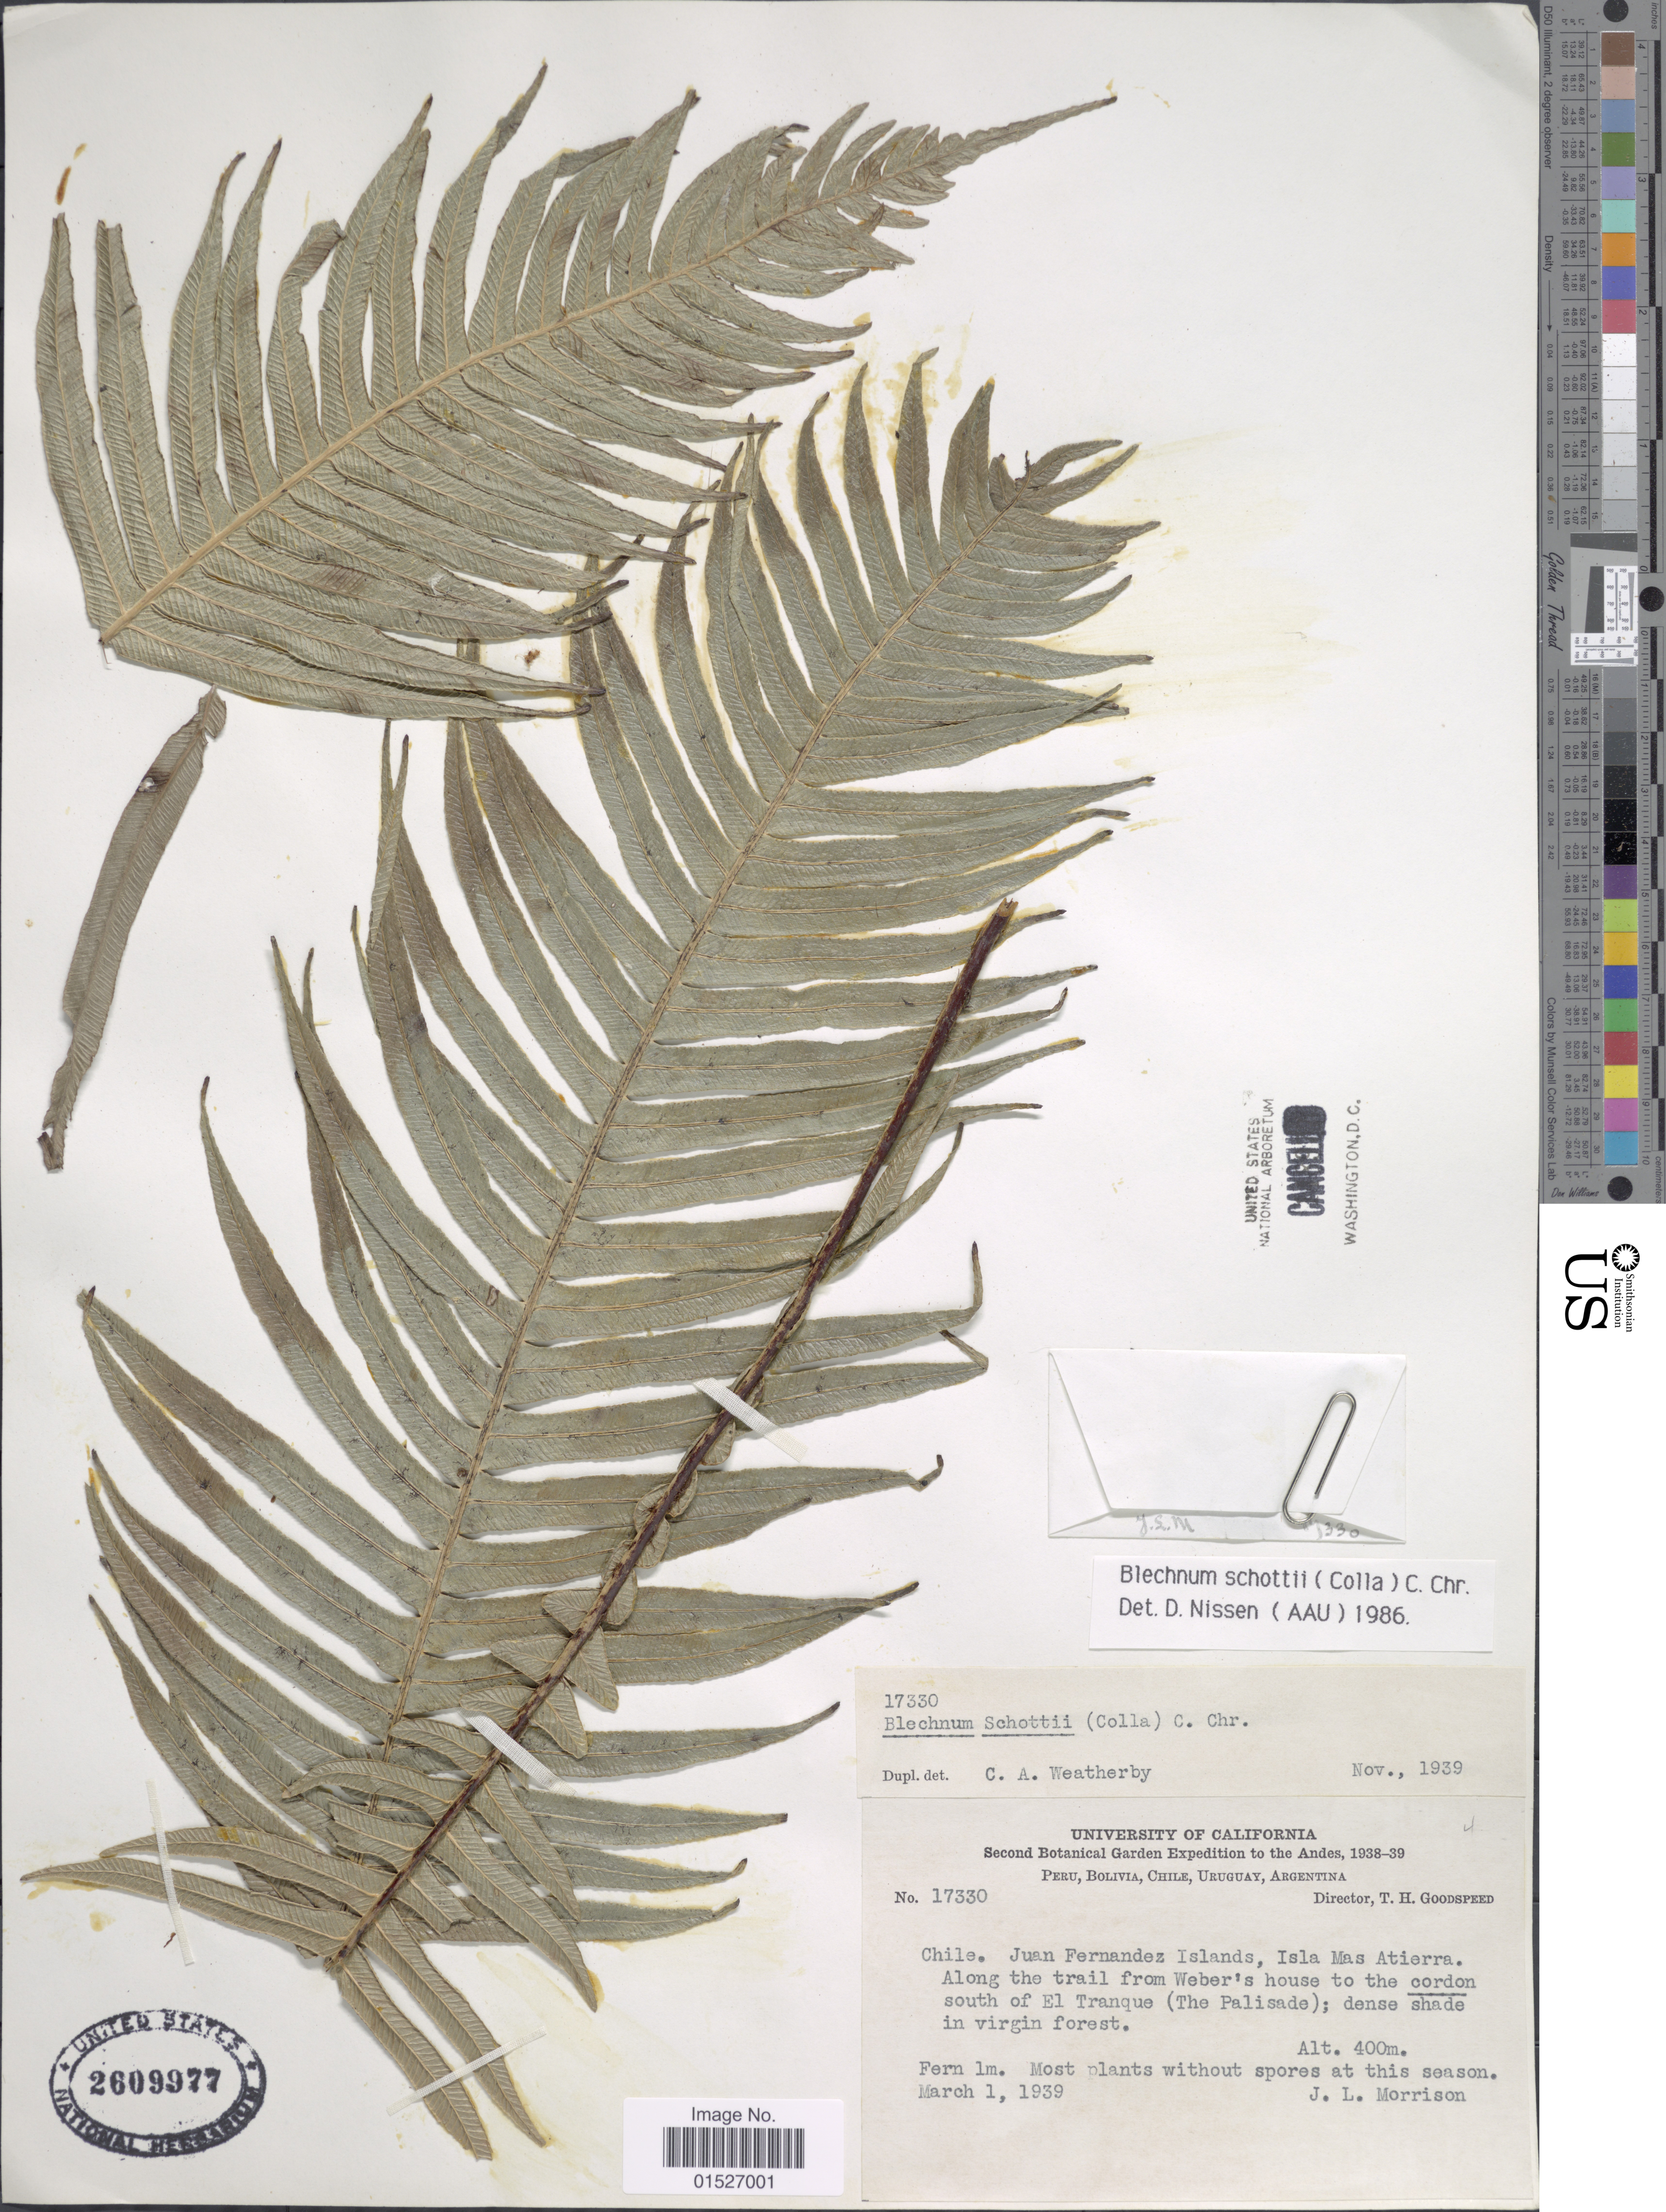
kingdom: Plantae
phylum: Tracheophyta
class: Polypodiopsida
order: Polypodiales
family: Blechnaceae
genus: Blechnum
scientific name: Blechnum schottii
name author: (Colla) C. Chr.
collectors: J. L. Morrison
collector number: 17330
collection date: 1939-03-01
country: Chile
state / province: Valparaíso (V)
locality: Chile. Juan Fernandez Islands, isla Mas Atierra. Along the trail from Weber's hpuse to the zordon south of El Tranque (The Palisade)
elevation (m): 400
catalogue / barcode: US 2609977